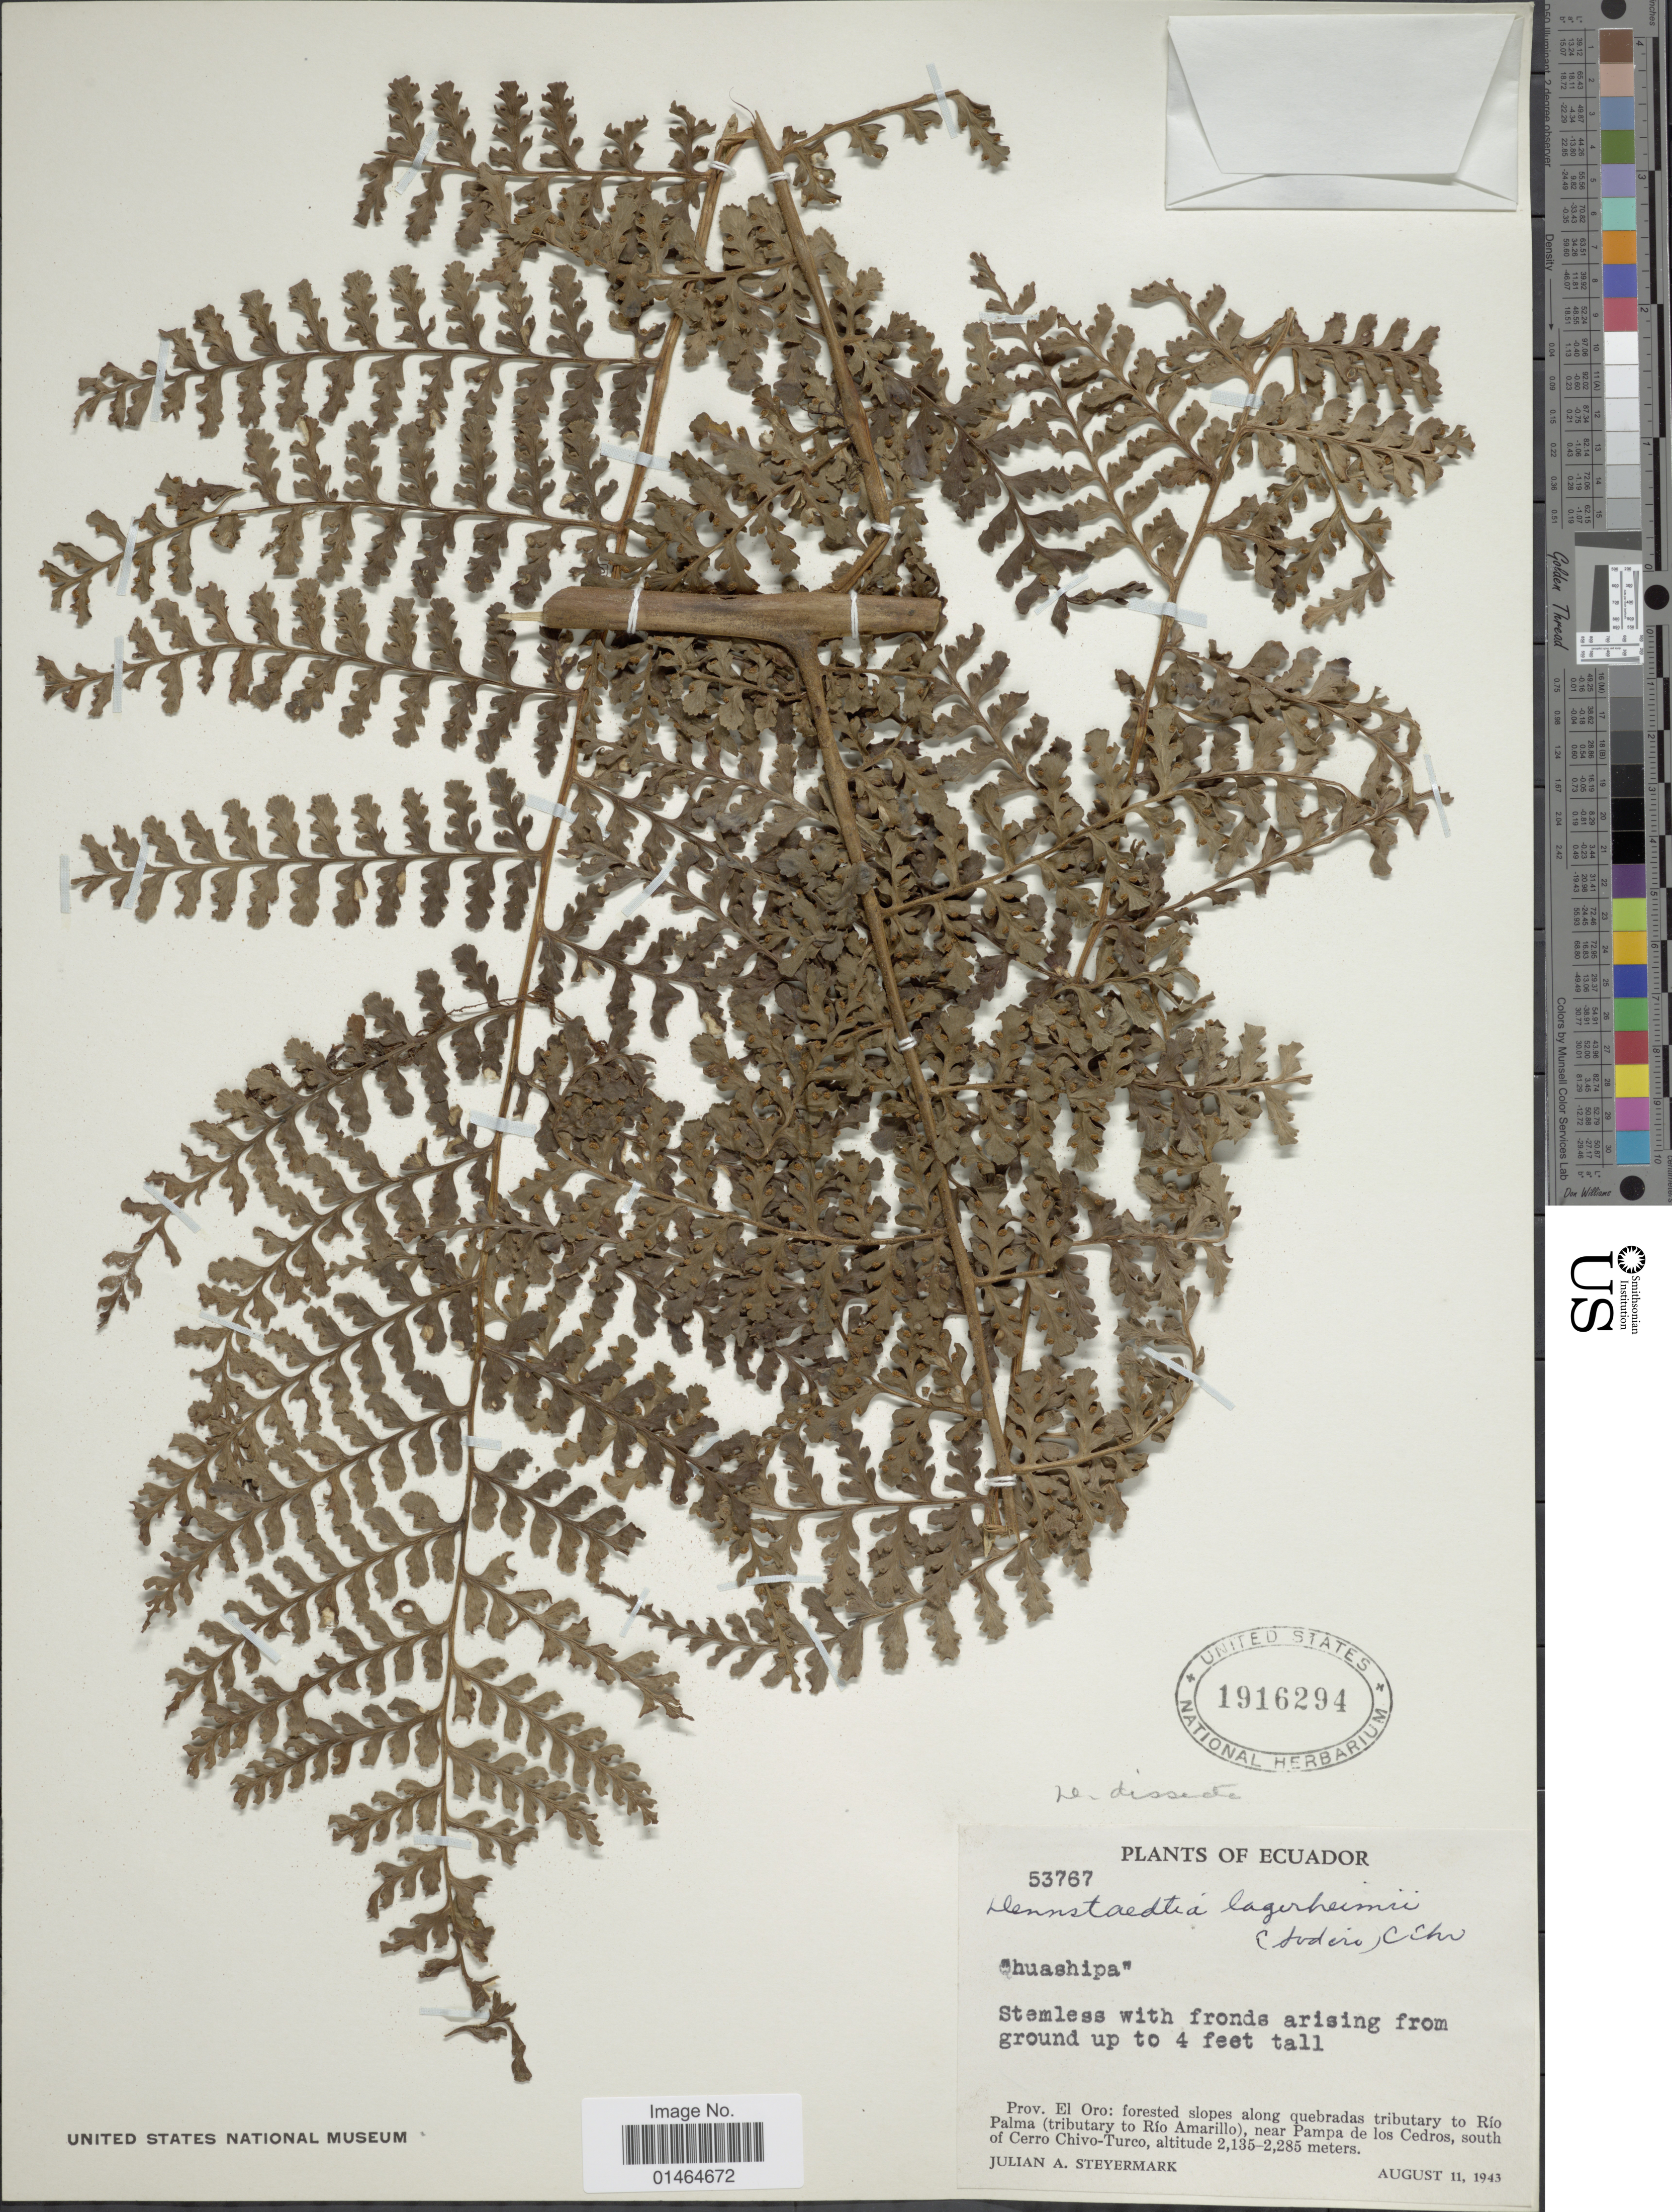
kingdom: Plantae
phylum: Tracheophyta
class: Polypodiopsida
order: Polypodiales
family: Dennstaedtiaceae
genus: Dennstaedtia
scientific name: Dennstaedtia dissecta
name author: (Sw.) T. Moore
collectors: J. Steyermark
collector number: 53767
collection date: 1943-08-11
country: Ecuador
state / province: El Oro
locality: Forested slopes along quebradas tributary to Río Palma (tributary to Río Amarillo), near Pampa de los Cedros, south of Cerro Chivo-Turco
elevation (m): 2135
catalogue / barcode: US 1916294